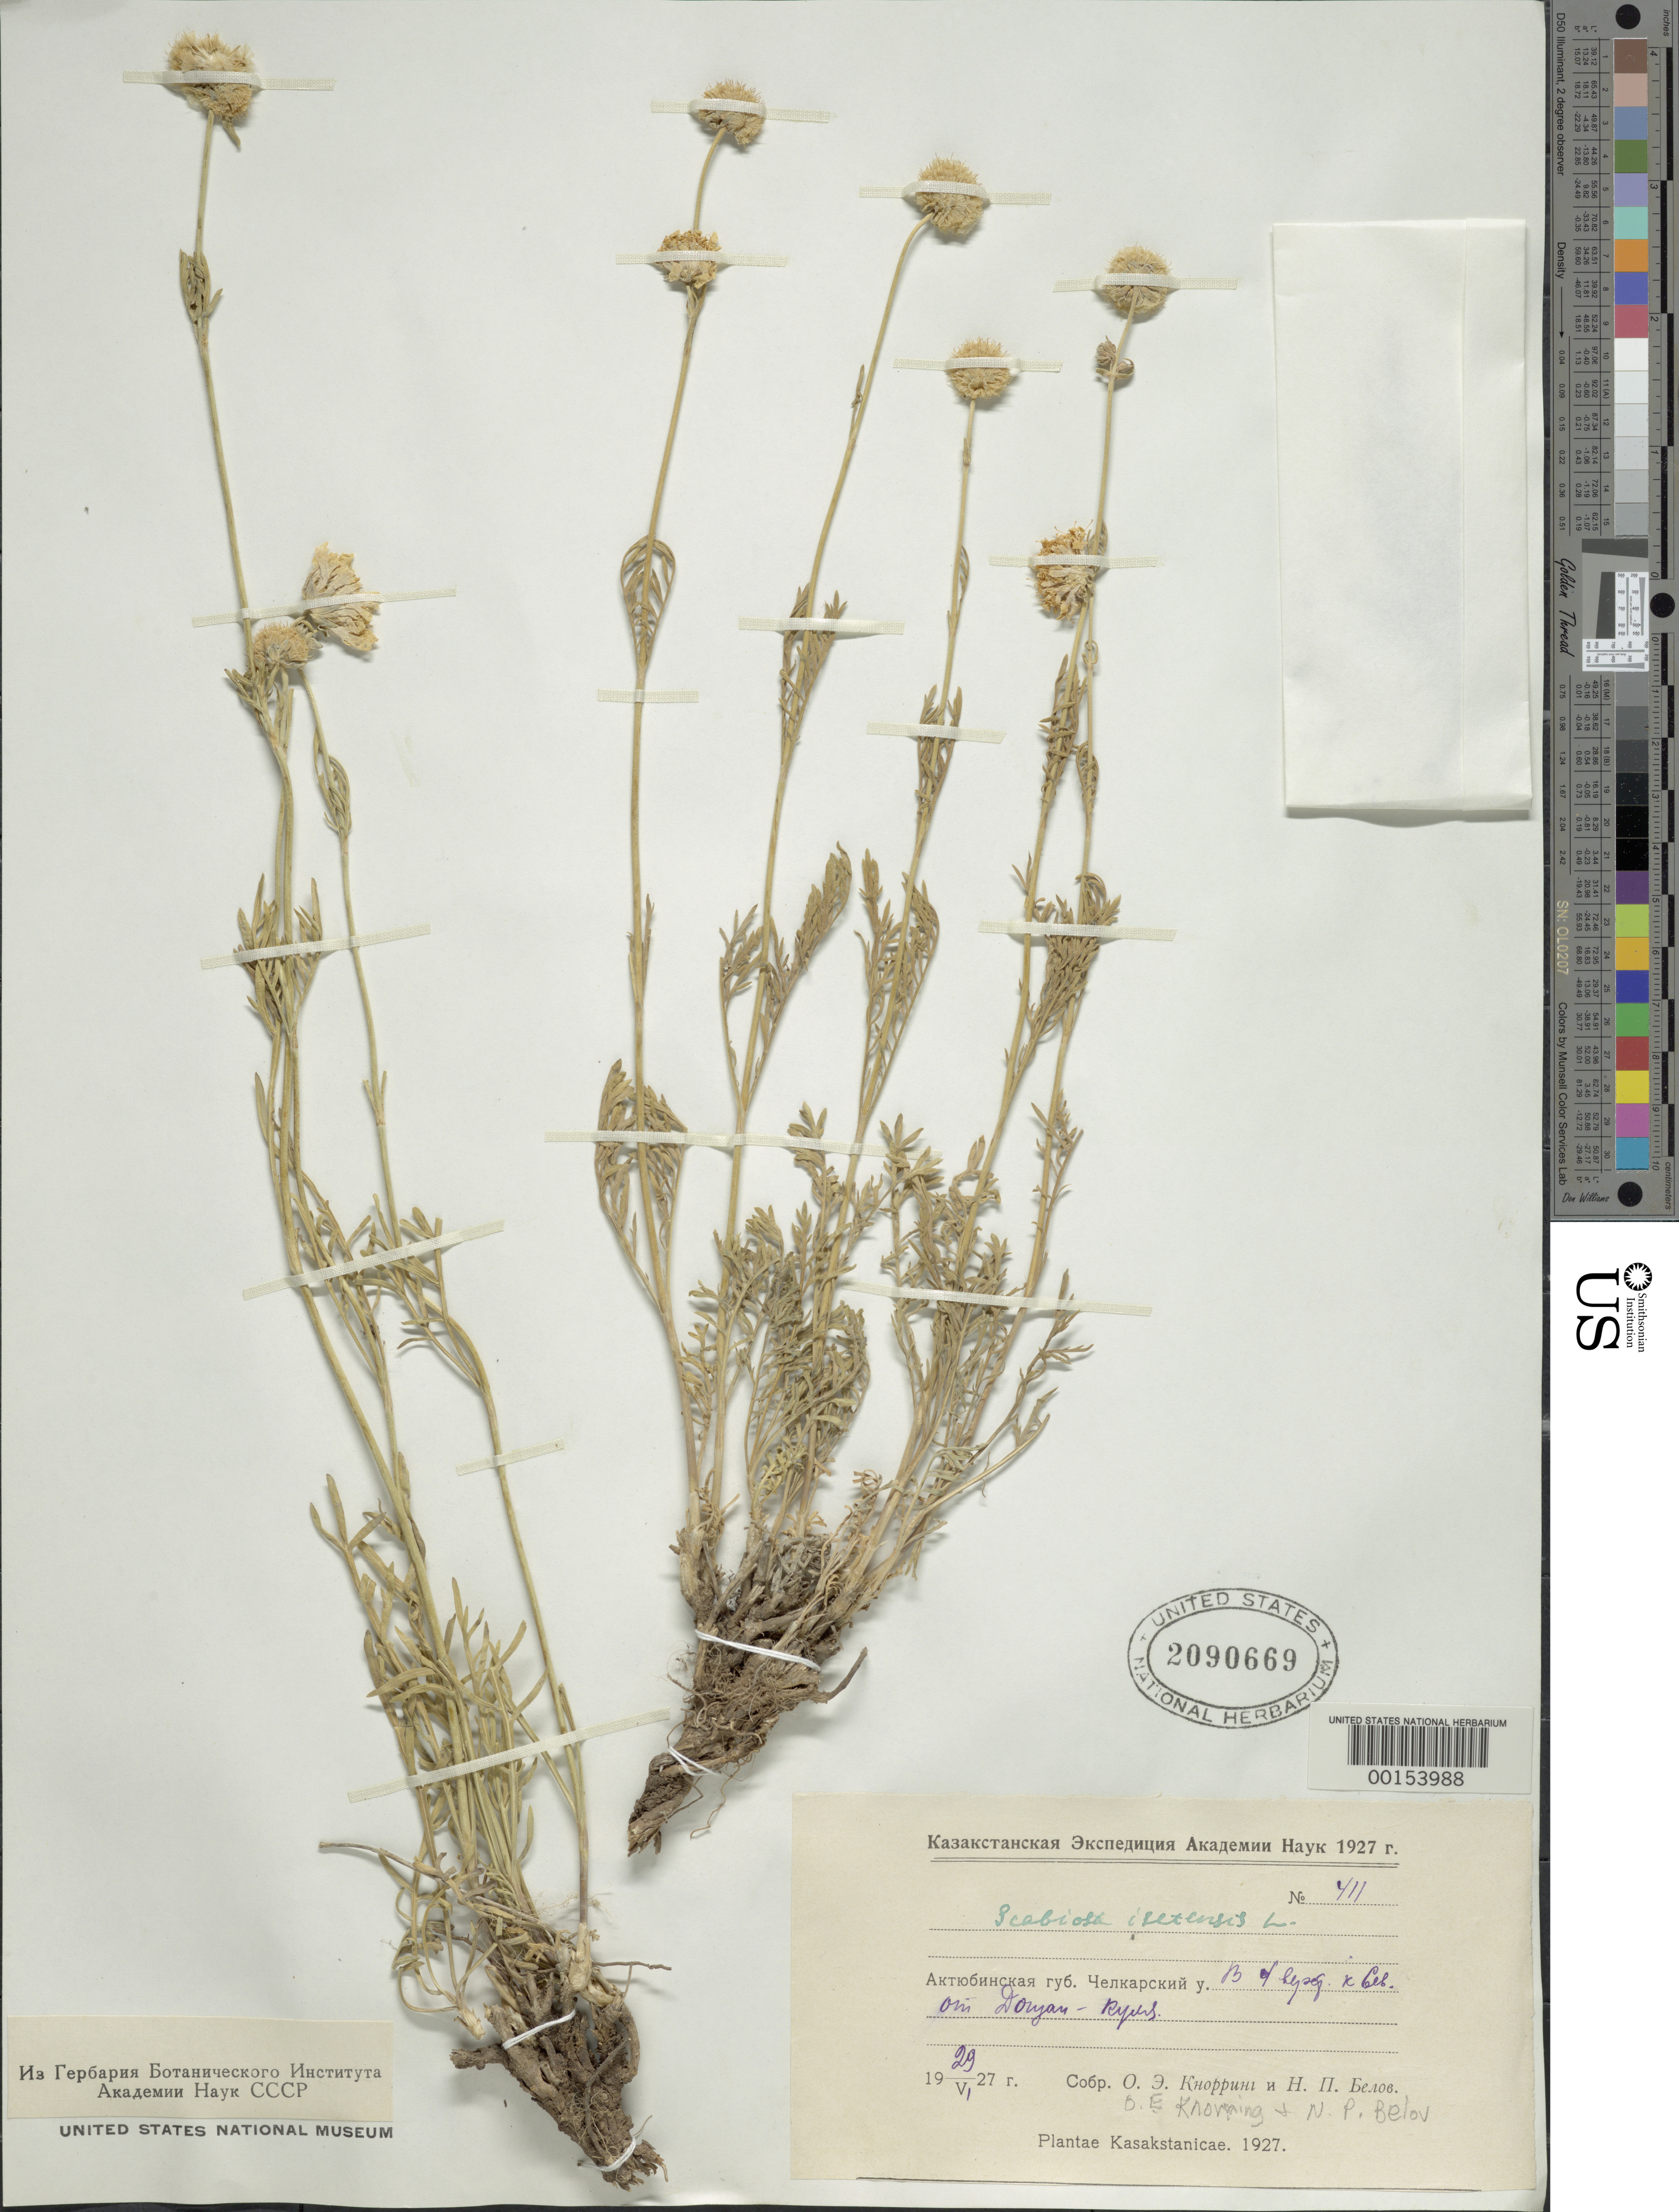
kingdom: Plantae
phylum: Tracheophyta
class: Magnoliopsida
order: Dipsacales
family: Caprifoliaceae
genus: Scabiosa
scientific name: Scabiosa isetensis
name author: L.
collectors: O. Knorring & N. Belov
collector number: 411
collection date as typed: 29 Jun 1927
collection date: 1927-06-29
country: Kazakhstan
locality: Kasakstan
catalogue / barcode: US 2090669